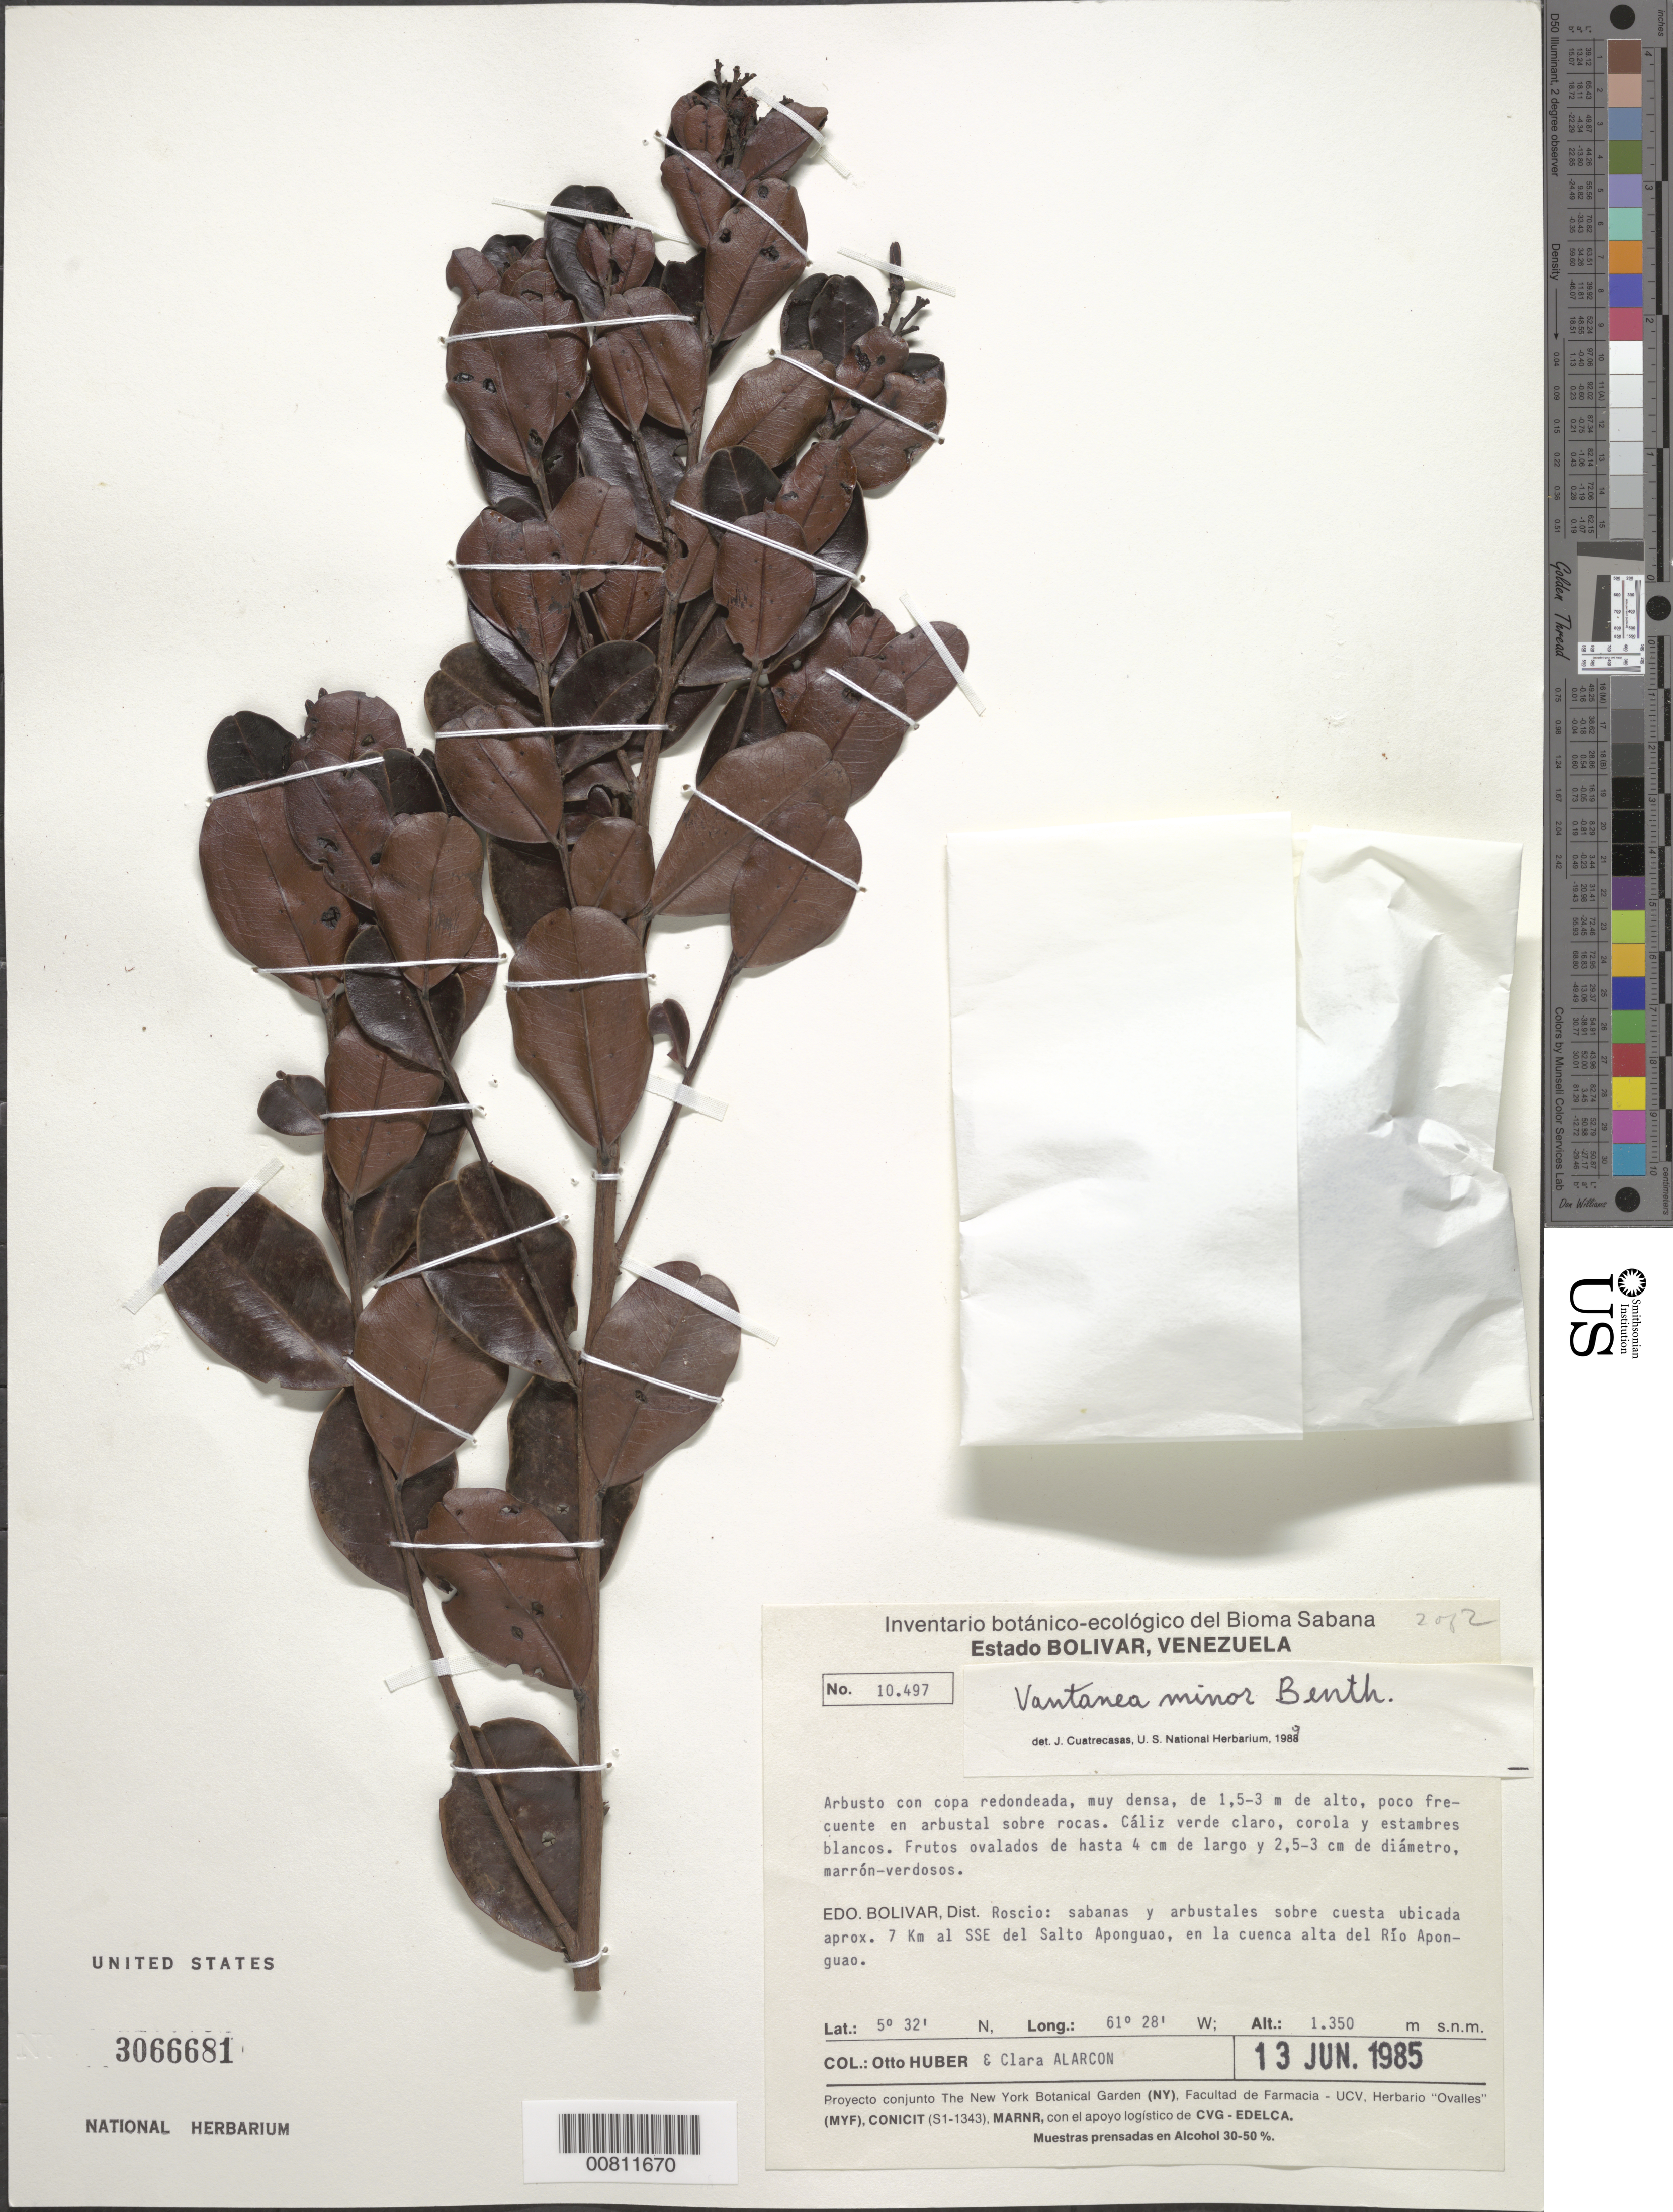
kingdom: Plantae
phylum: Tracheophyta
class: Magnoliopsida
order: Malpighiales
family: Humiriaceae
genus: Vantanea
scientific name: Vantanea minor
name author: Benth.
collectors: O. Huber & C. Alarcon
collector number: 10497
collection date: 1985-06-13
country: Venezuela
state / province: Bolivar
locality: Dist. Roscio: sabanas y arbustales sobre cuesta ubicada aprox. 7 Km al SSE del Salto Aponguao, en la cuenca alta del Río Aponguao.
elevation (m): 1350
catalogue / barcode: US 3066681